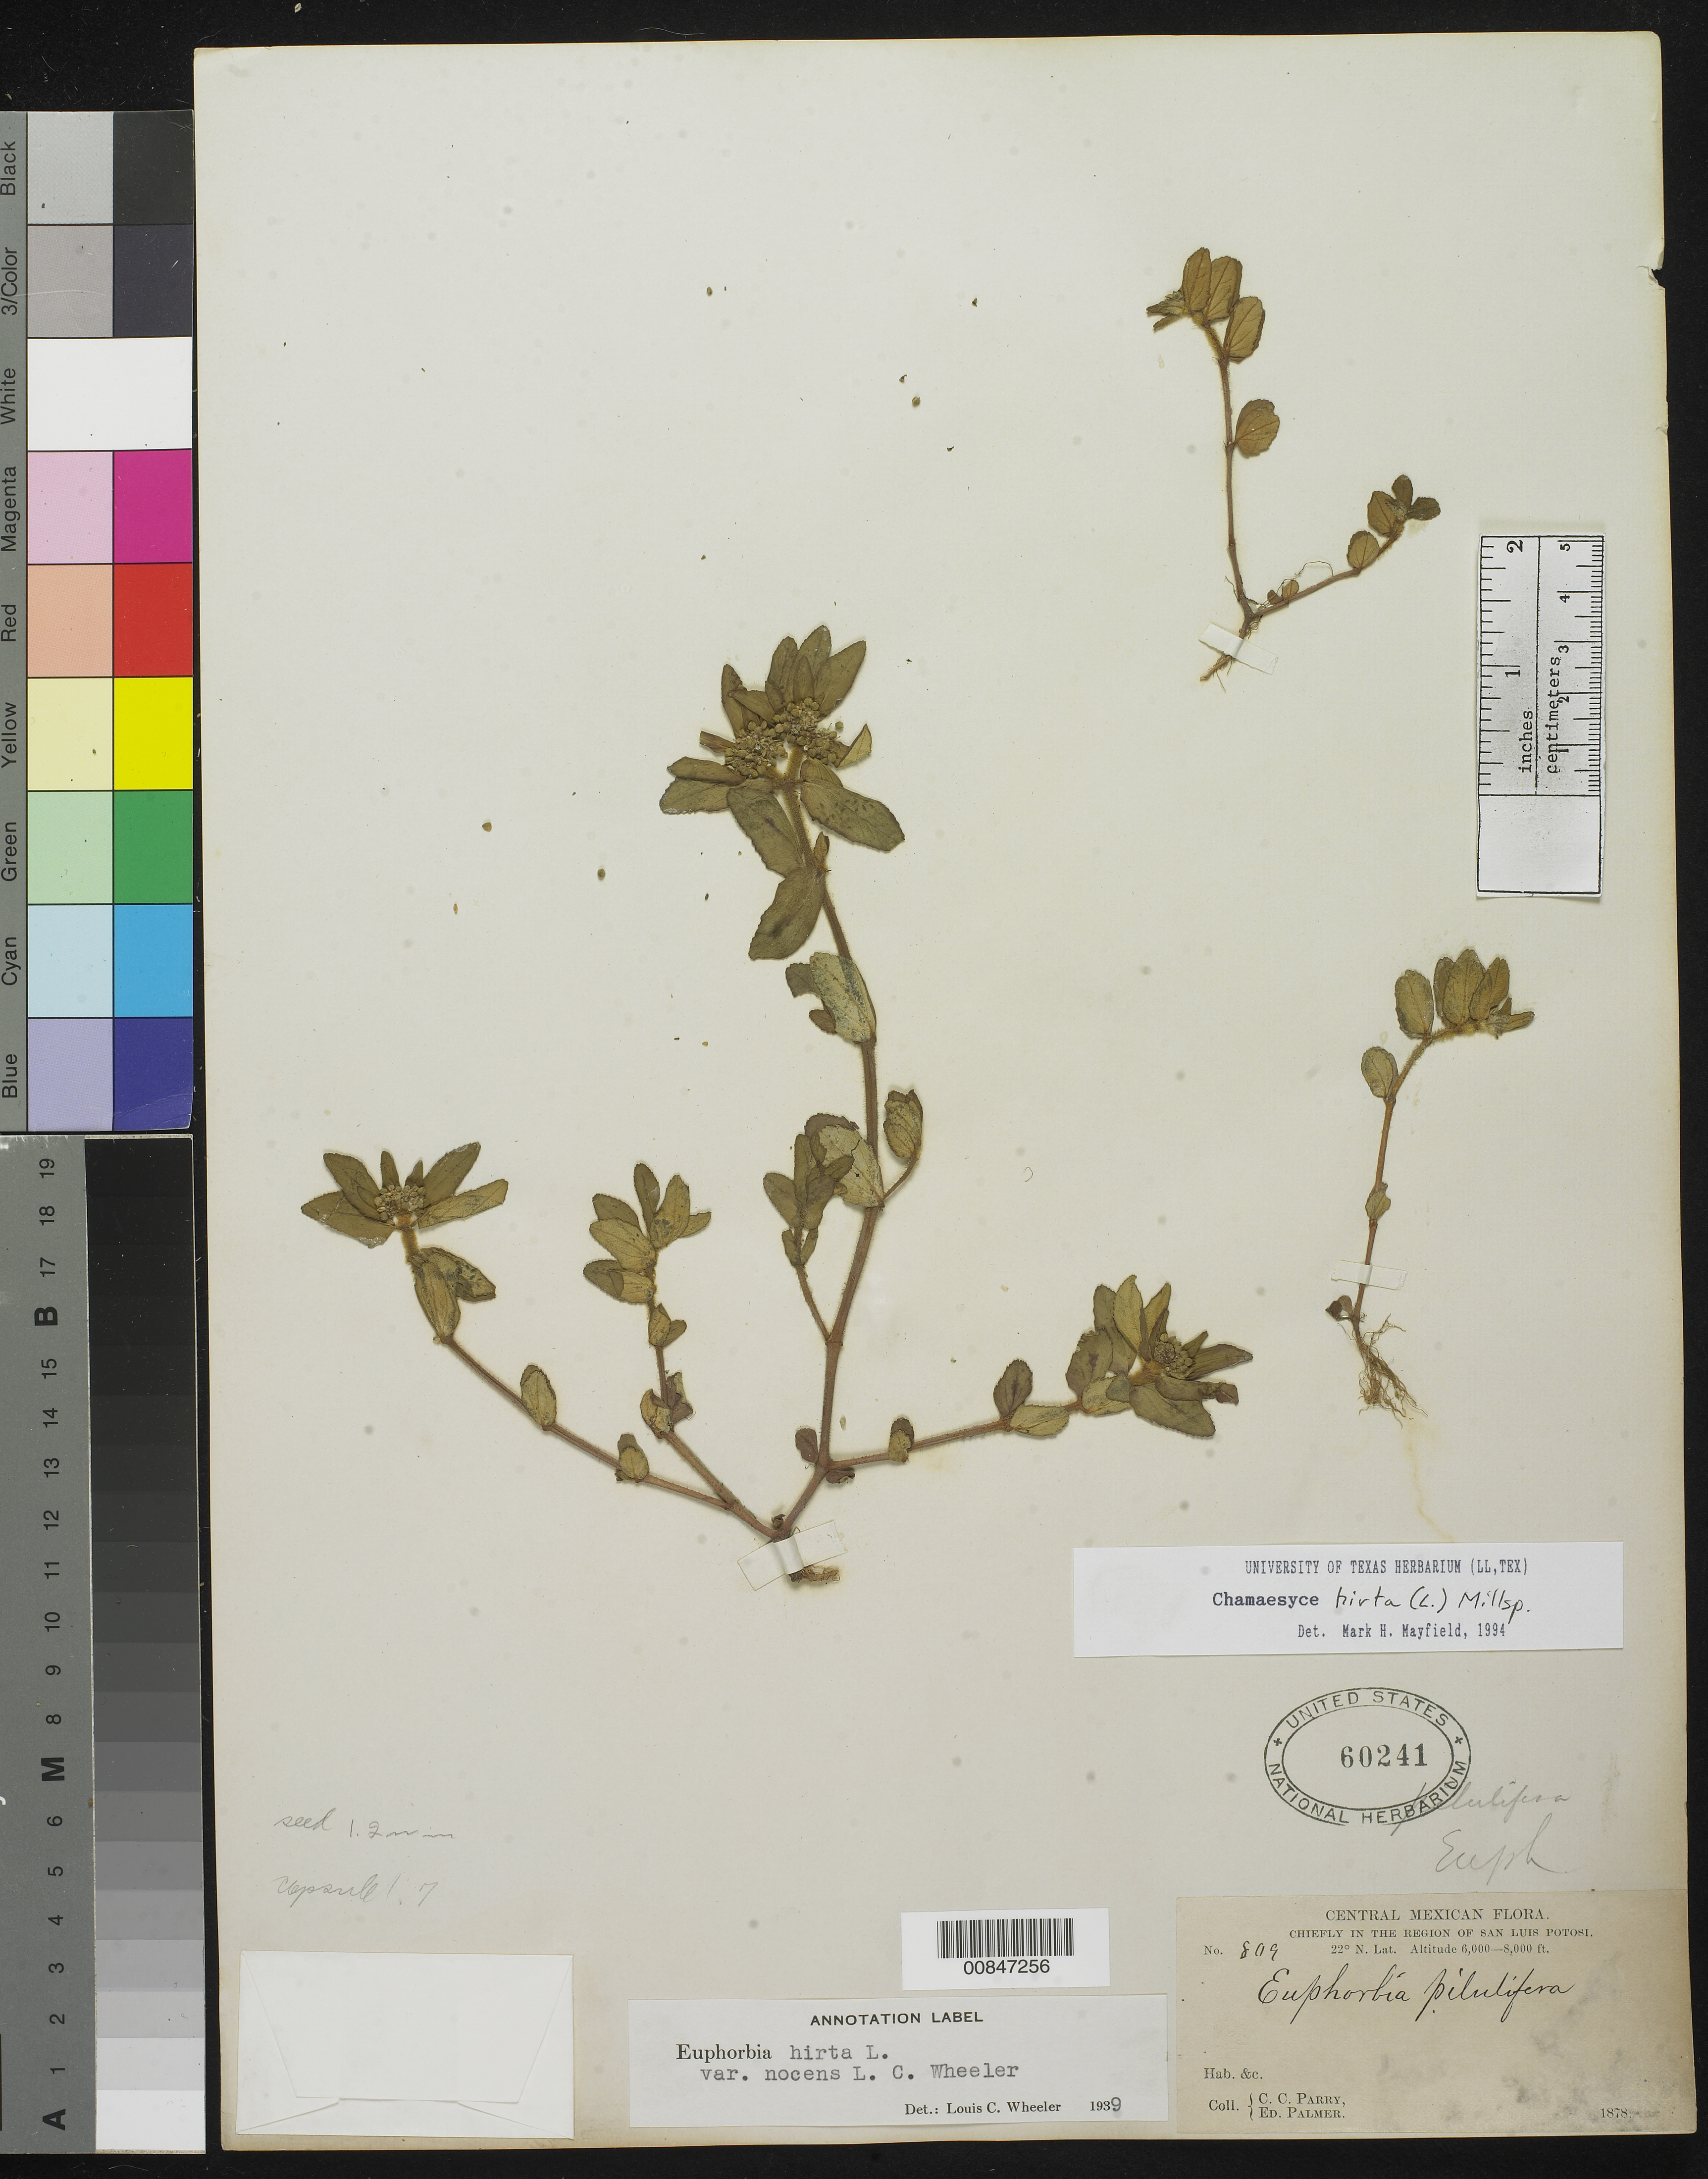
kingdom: Plantae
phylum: Tracheophyta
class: Magnoliopsida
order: Malpighiales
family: Euphorbiaceae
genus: Euphorbia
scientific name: Euphorbia hirta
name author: L.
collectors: C. C. Parry & E. Palmer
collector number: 809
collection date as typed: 1878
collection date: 1878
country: Mexico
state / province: San Luis Potosí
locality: Chiefly in the region of San Luis Potosí.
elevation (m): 1829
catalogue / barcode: US 60241